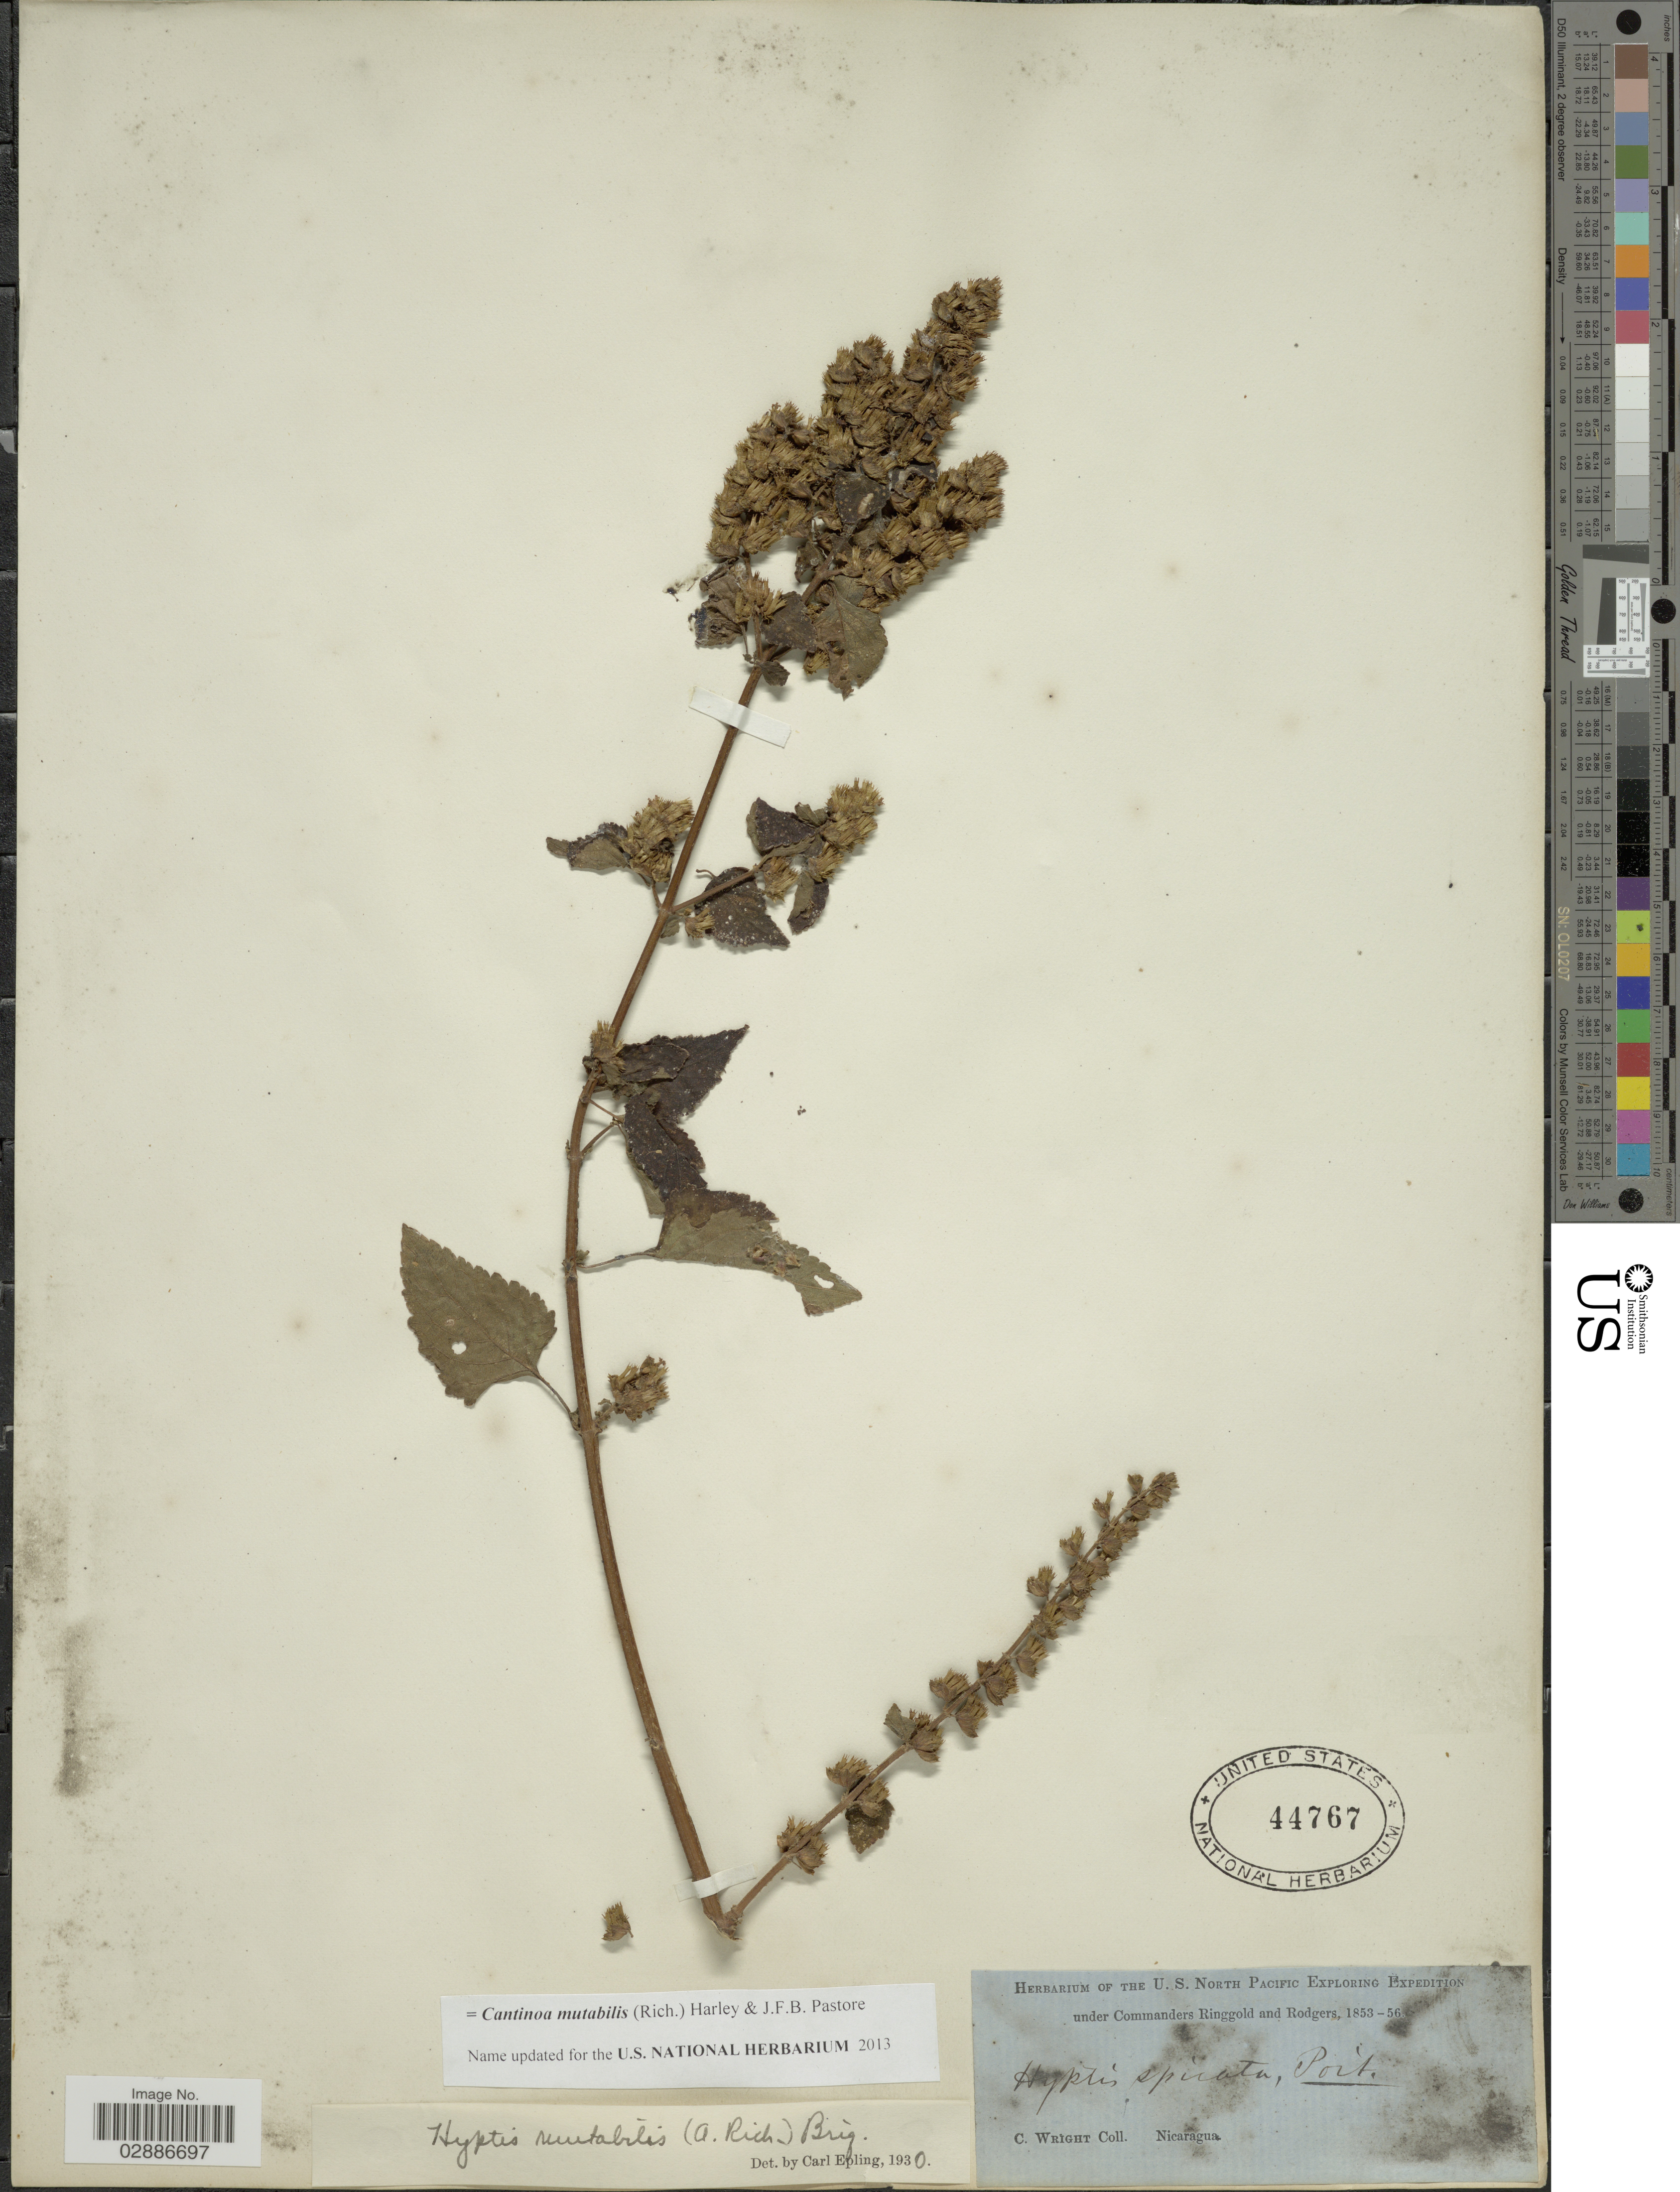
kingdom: Plantae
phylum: Tracheophyta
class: Magnoliopsida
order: Lamiales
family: Lamiaceae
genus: Cantinoa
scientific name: Cantinoa mutabilis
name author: (Epling) Harley & J.F.B. Pastore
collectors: C. Wright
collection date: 1853/1856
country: Nicaragua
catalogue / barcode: US 44767